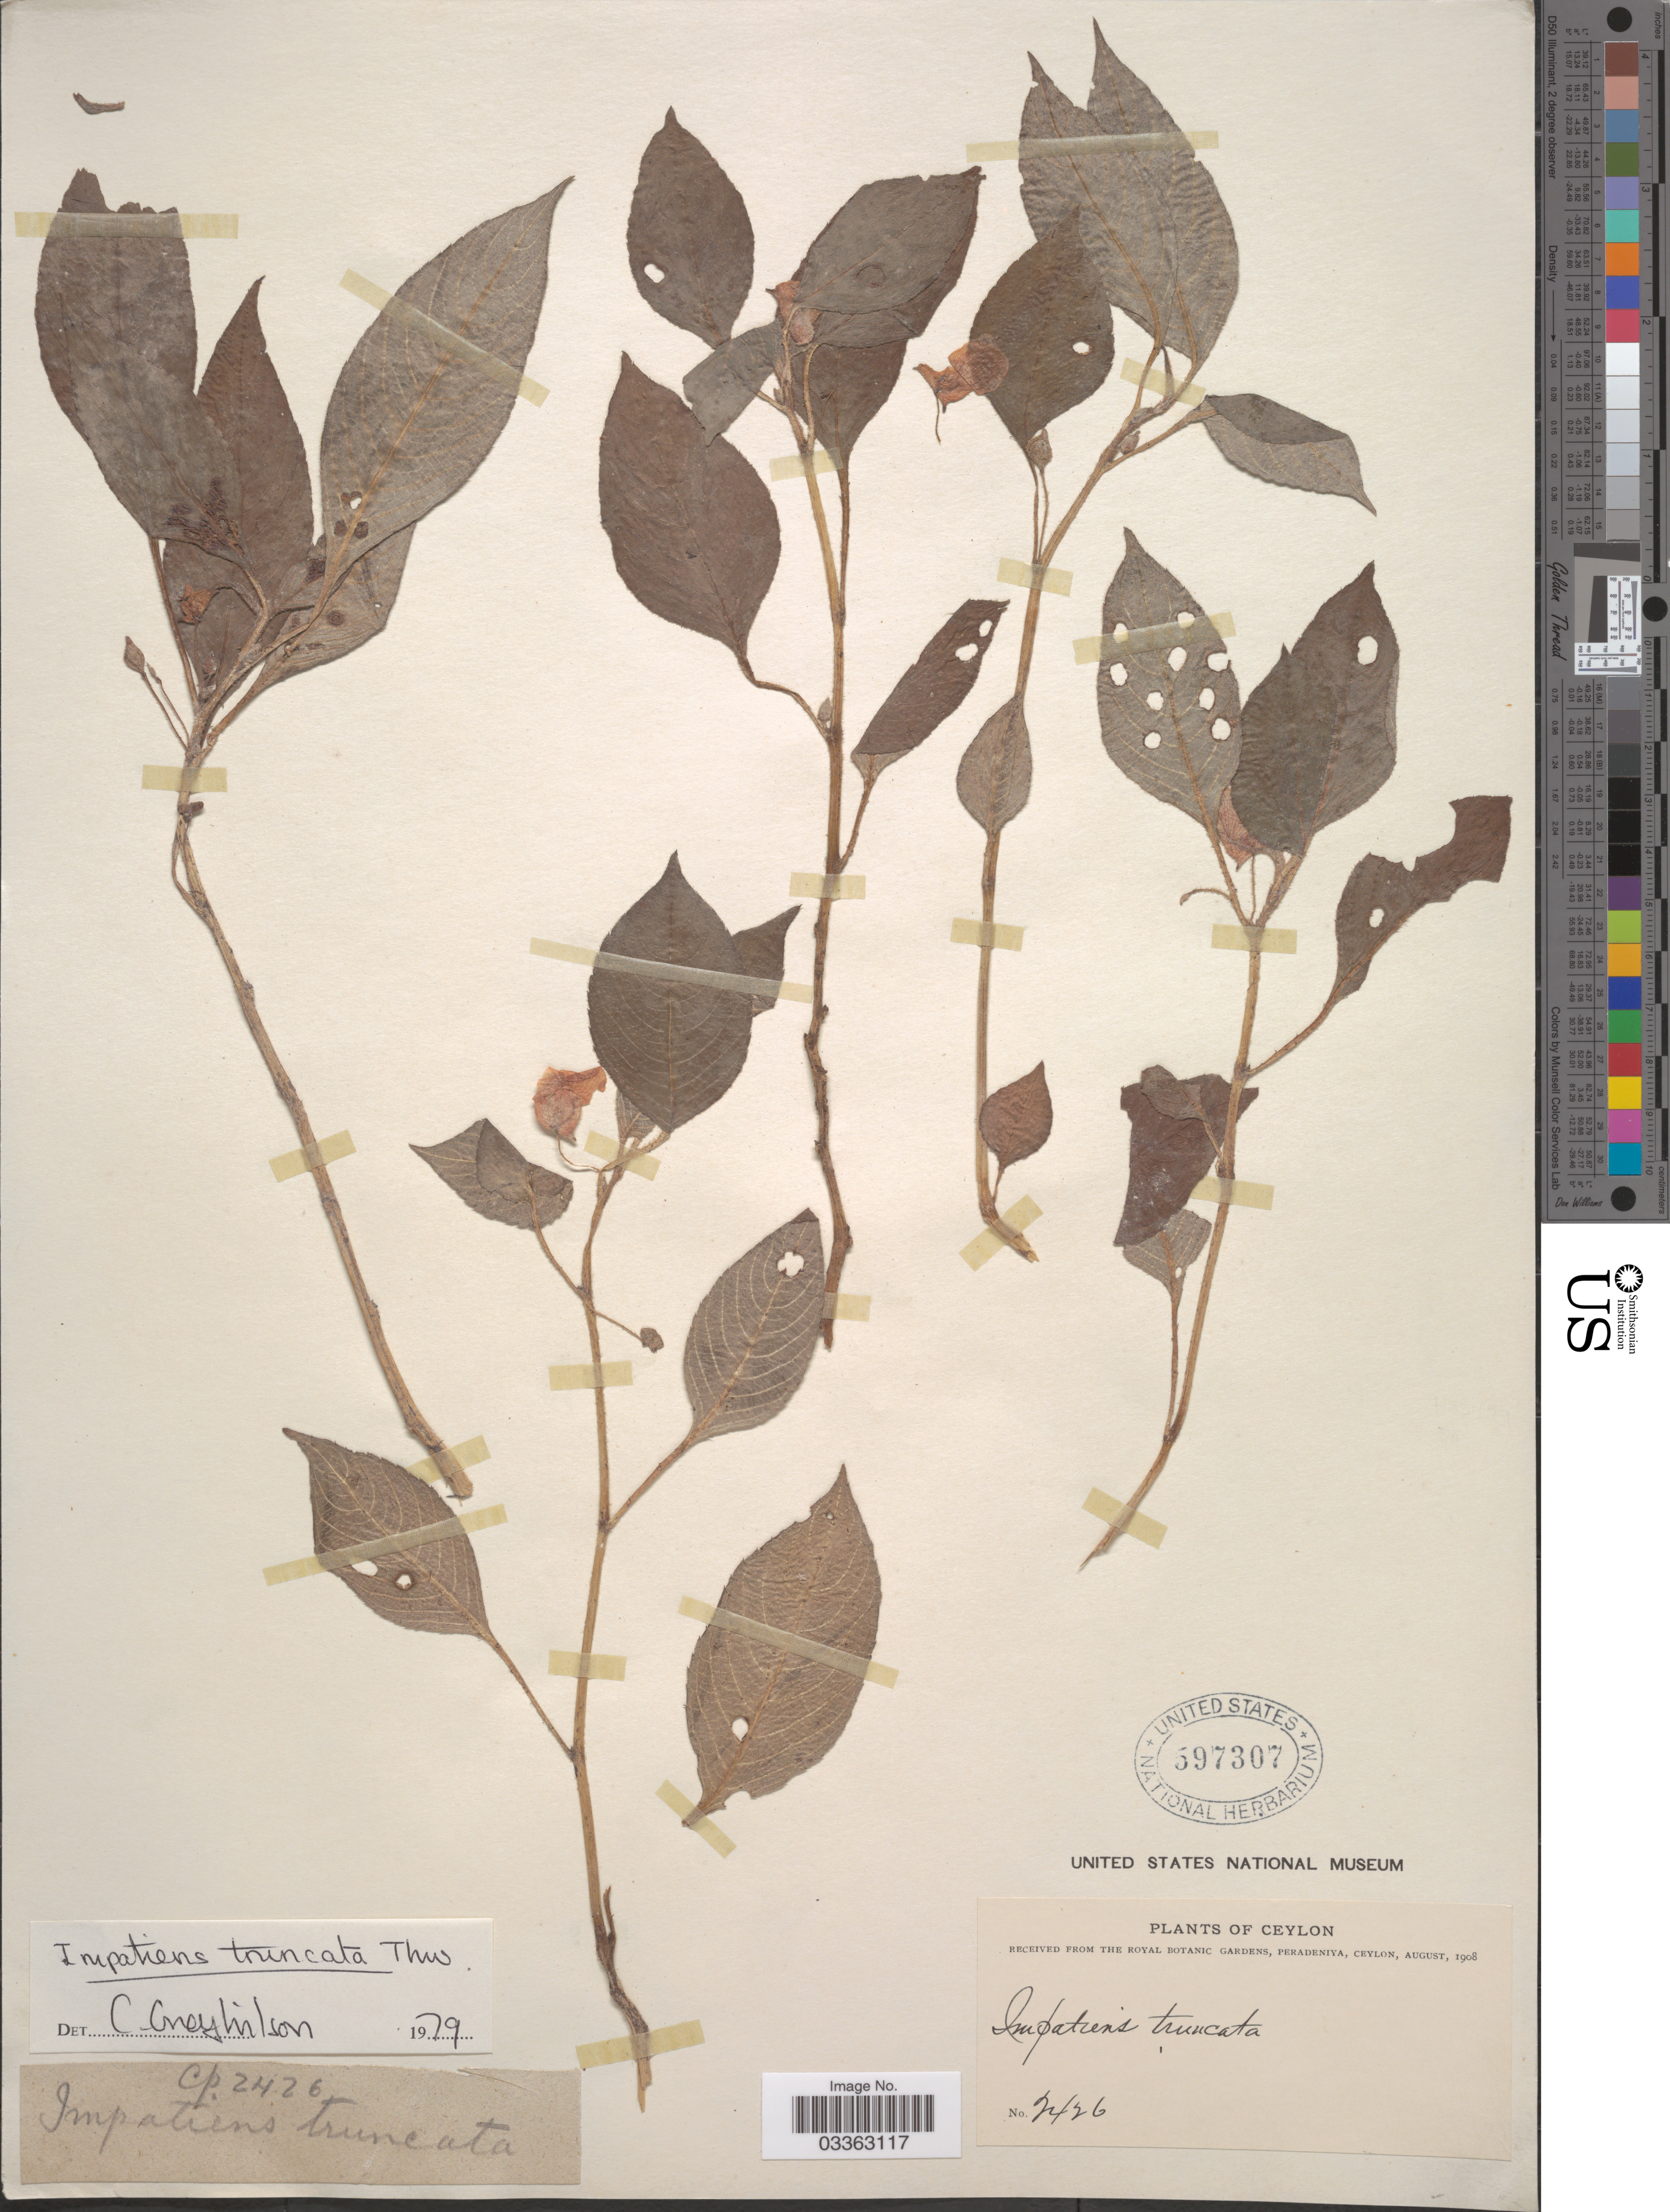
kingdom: Plantae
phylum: Tracheophyta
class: Magnoliopsida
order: Ericales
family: Balsaminaceae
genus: Impatiens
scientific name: Impatiens truncata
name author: Thwaites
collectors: P. Royal Botanic Gardens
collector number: CP2426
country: Sri Lanka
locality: Ceylon.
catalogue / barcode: US 597307